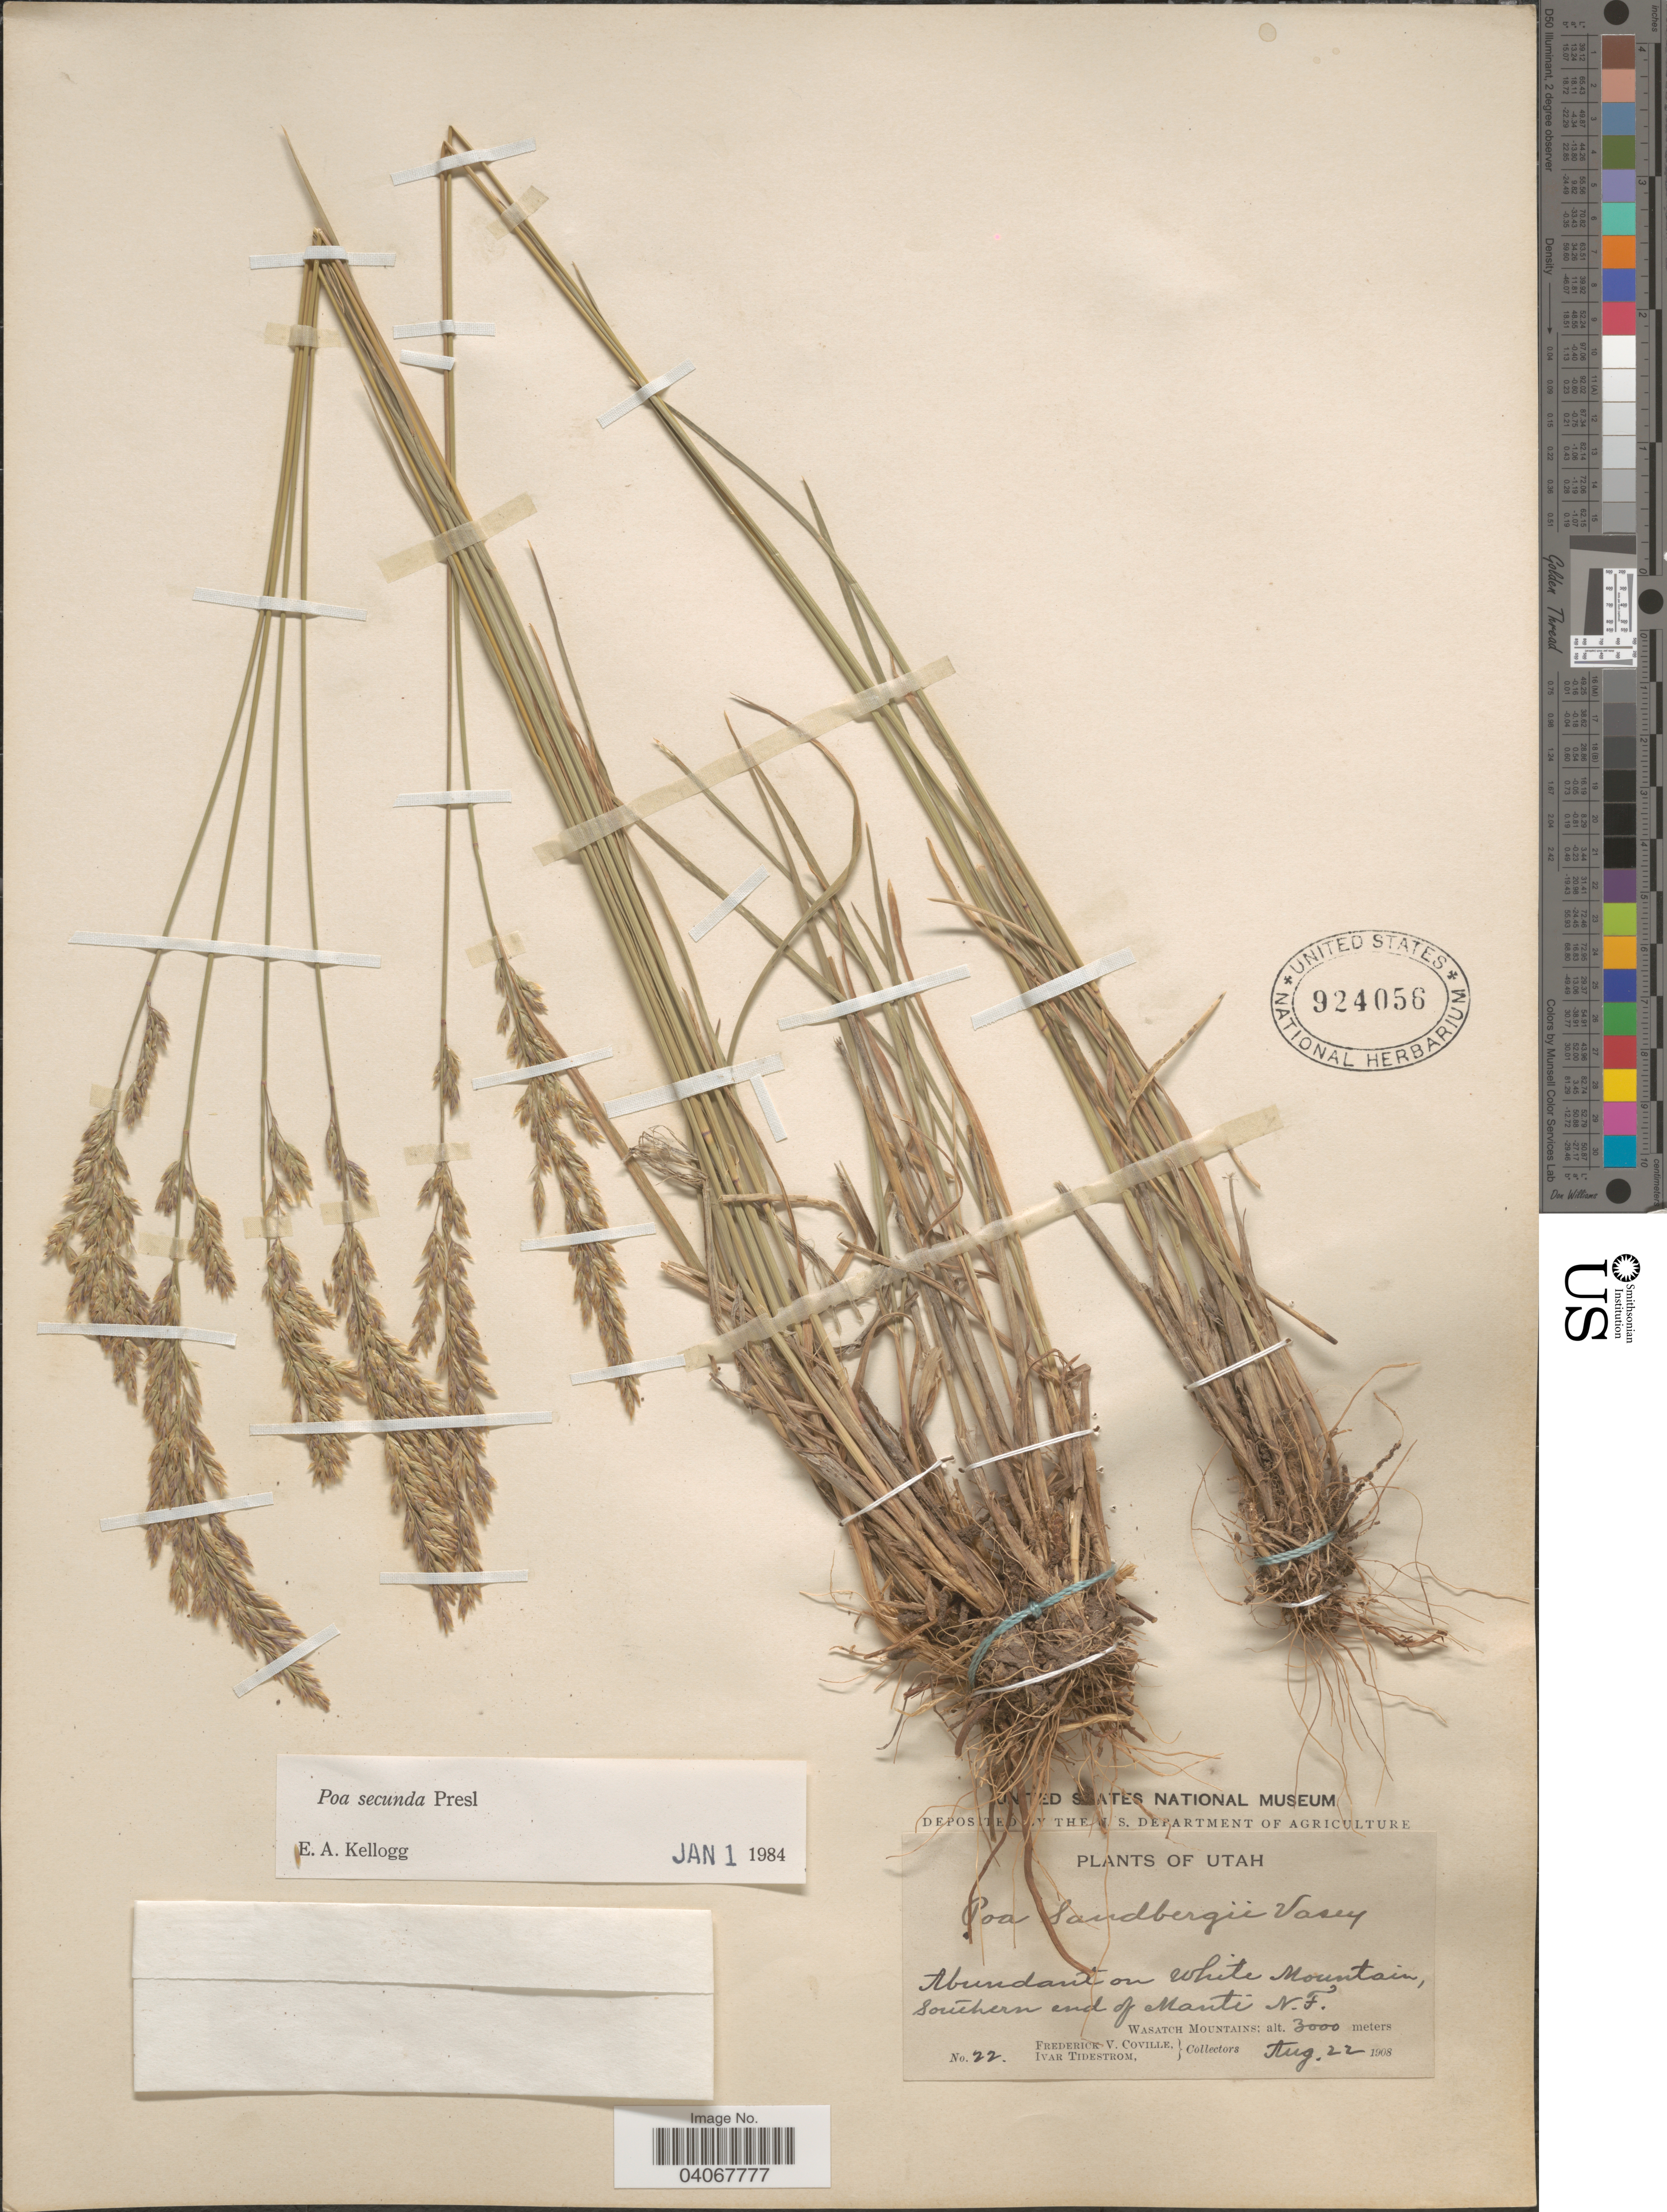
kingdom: Plantae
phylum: Tracheophyta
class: Liliopsida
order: Poales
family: Poaceae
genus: Poa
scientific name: Poa secunda subsp. secunda var. secunda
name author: J. Presl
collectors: F. V. Coville & I. F. Tidestrom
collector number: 22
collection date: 1908-08-22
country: United States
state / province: Utah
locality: Abundant on White Mountain, Southern end of Manti N.F. Wasatch Mountains.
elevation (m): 3000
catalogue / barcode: US 924056